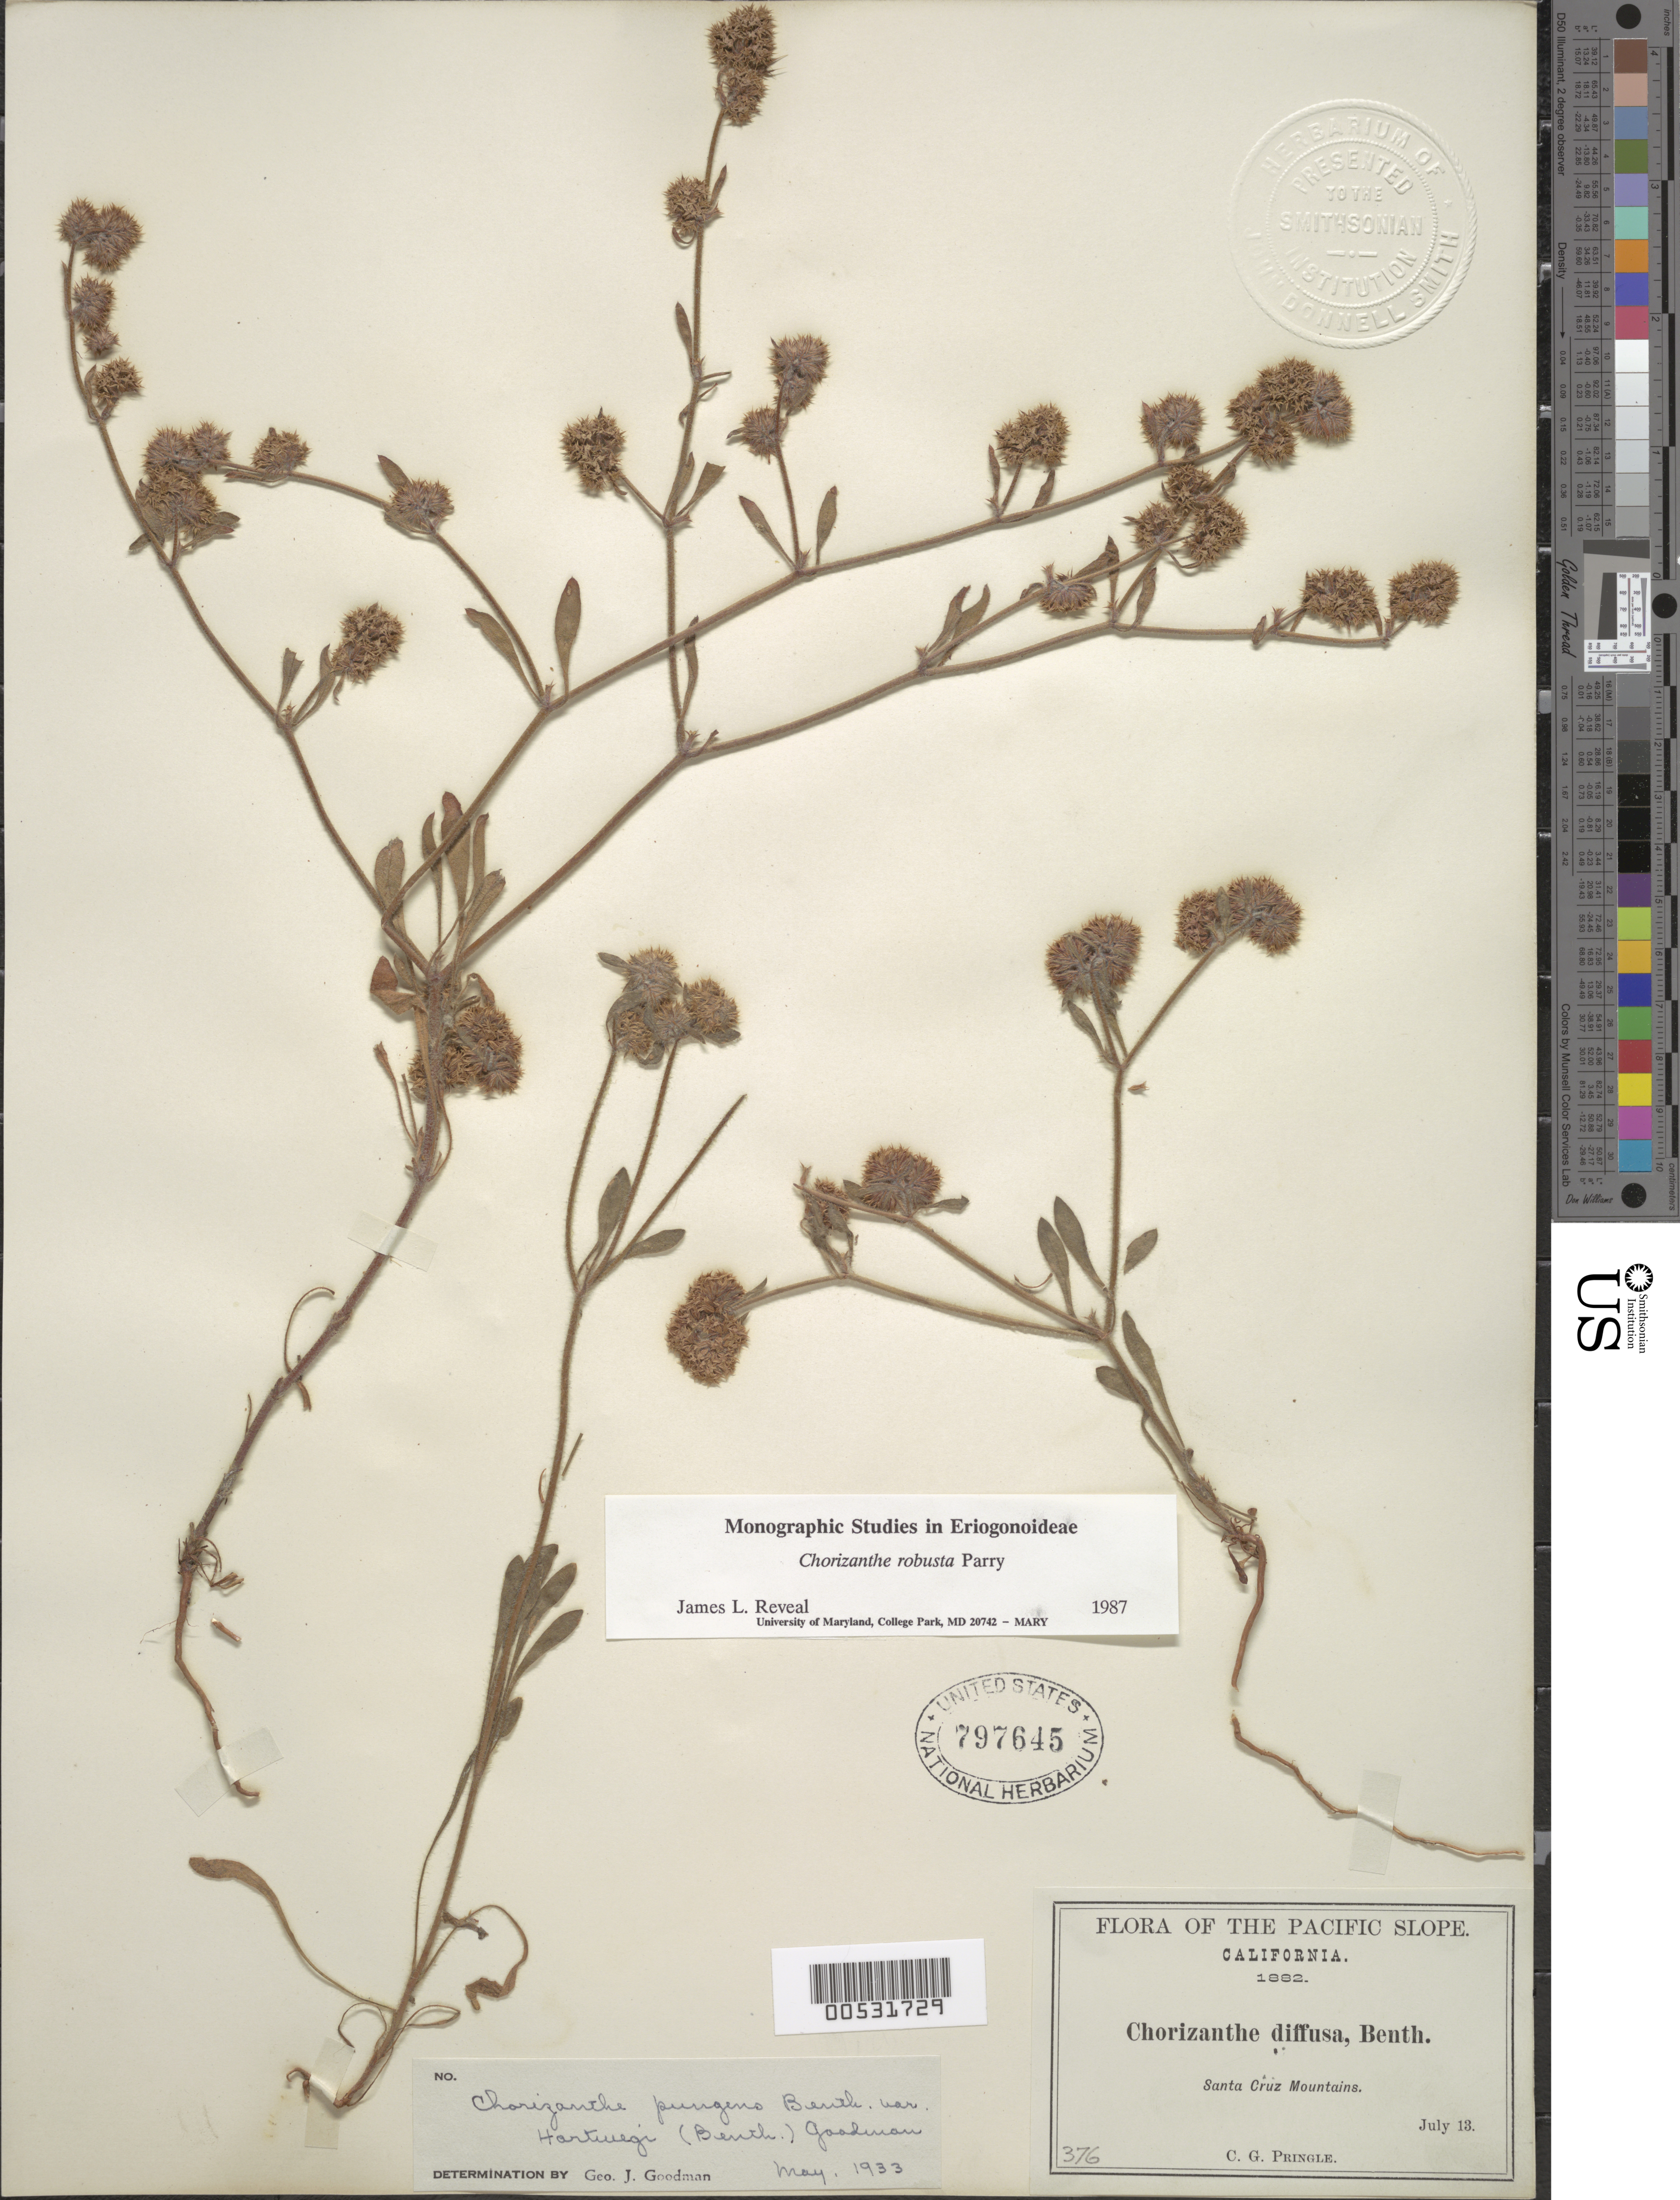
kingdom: Plantae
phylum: Tracheophyta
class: Magnoliopsida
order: Caryophyllales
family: Polygonaceae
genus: Chorizanthe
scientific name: Chorizanthe robusta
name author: Parry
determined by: Reveal, J. L.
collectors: C. G. Pringle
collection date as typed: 13 Jul 1882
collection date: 1882-07-13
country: United States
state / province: California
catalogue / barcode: US 797645